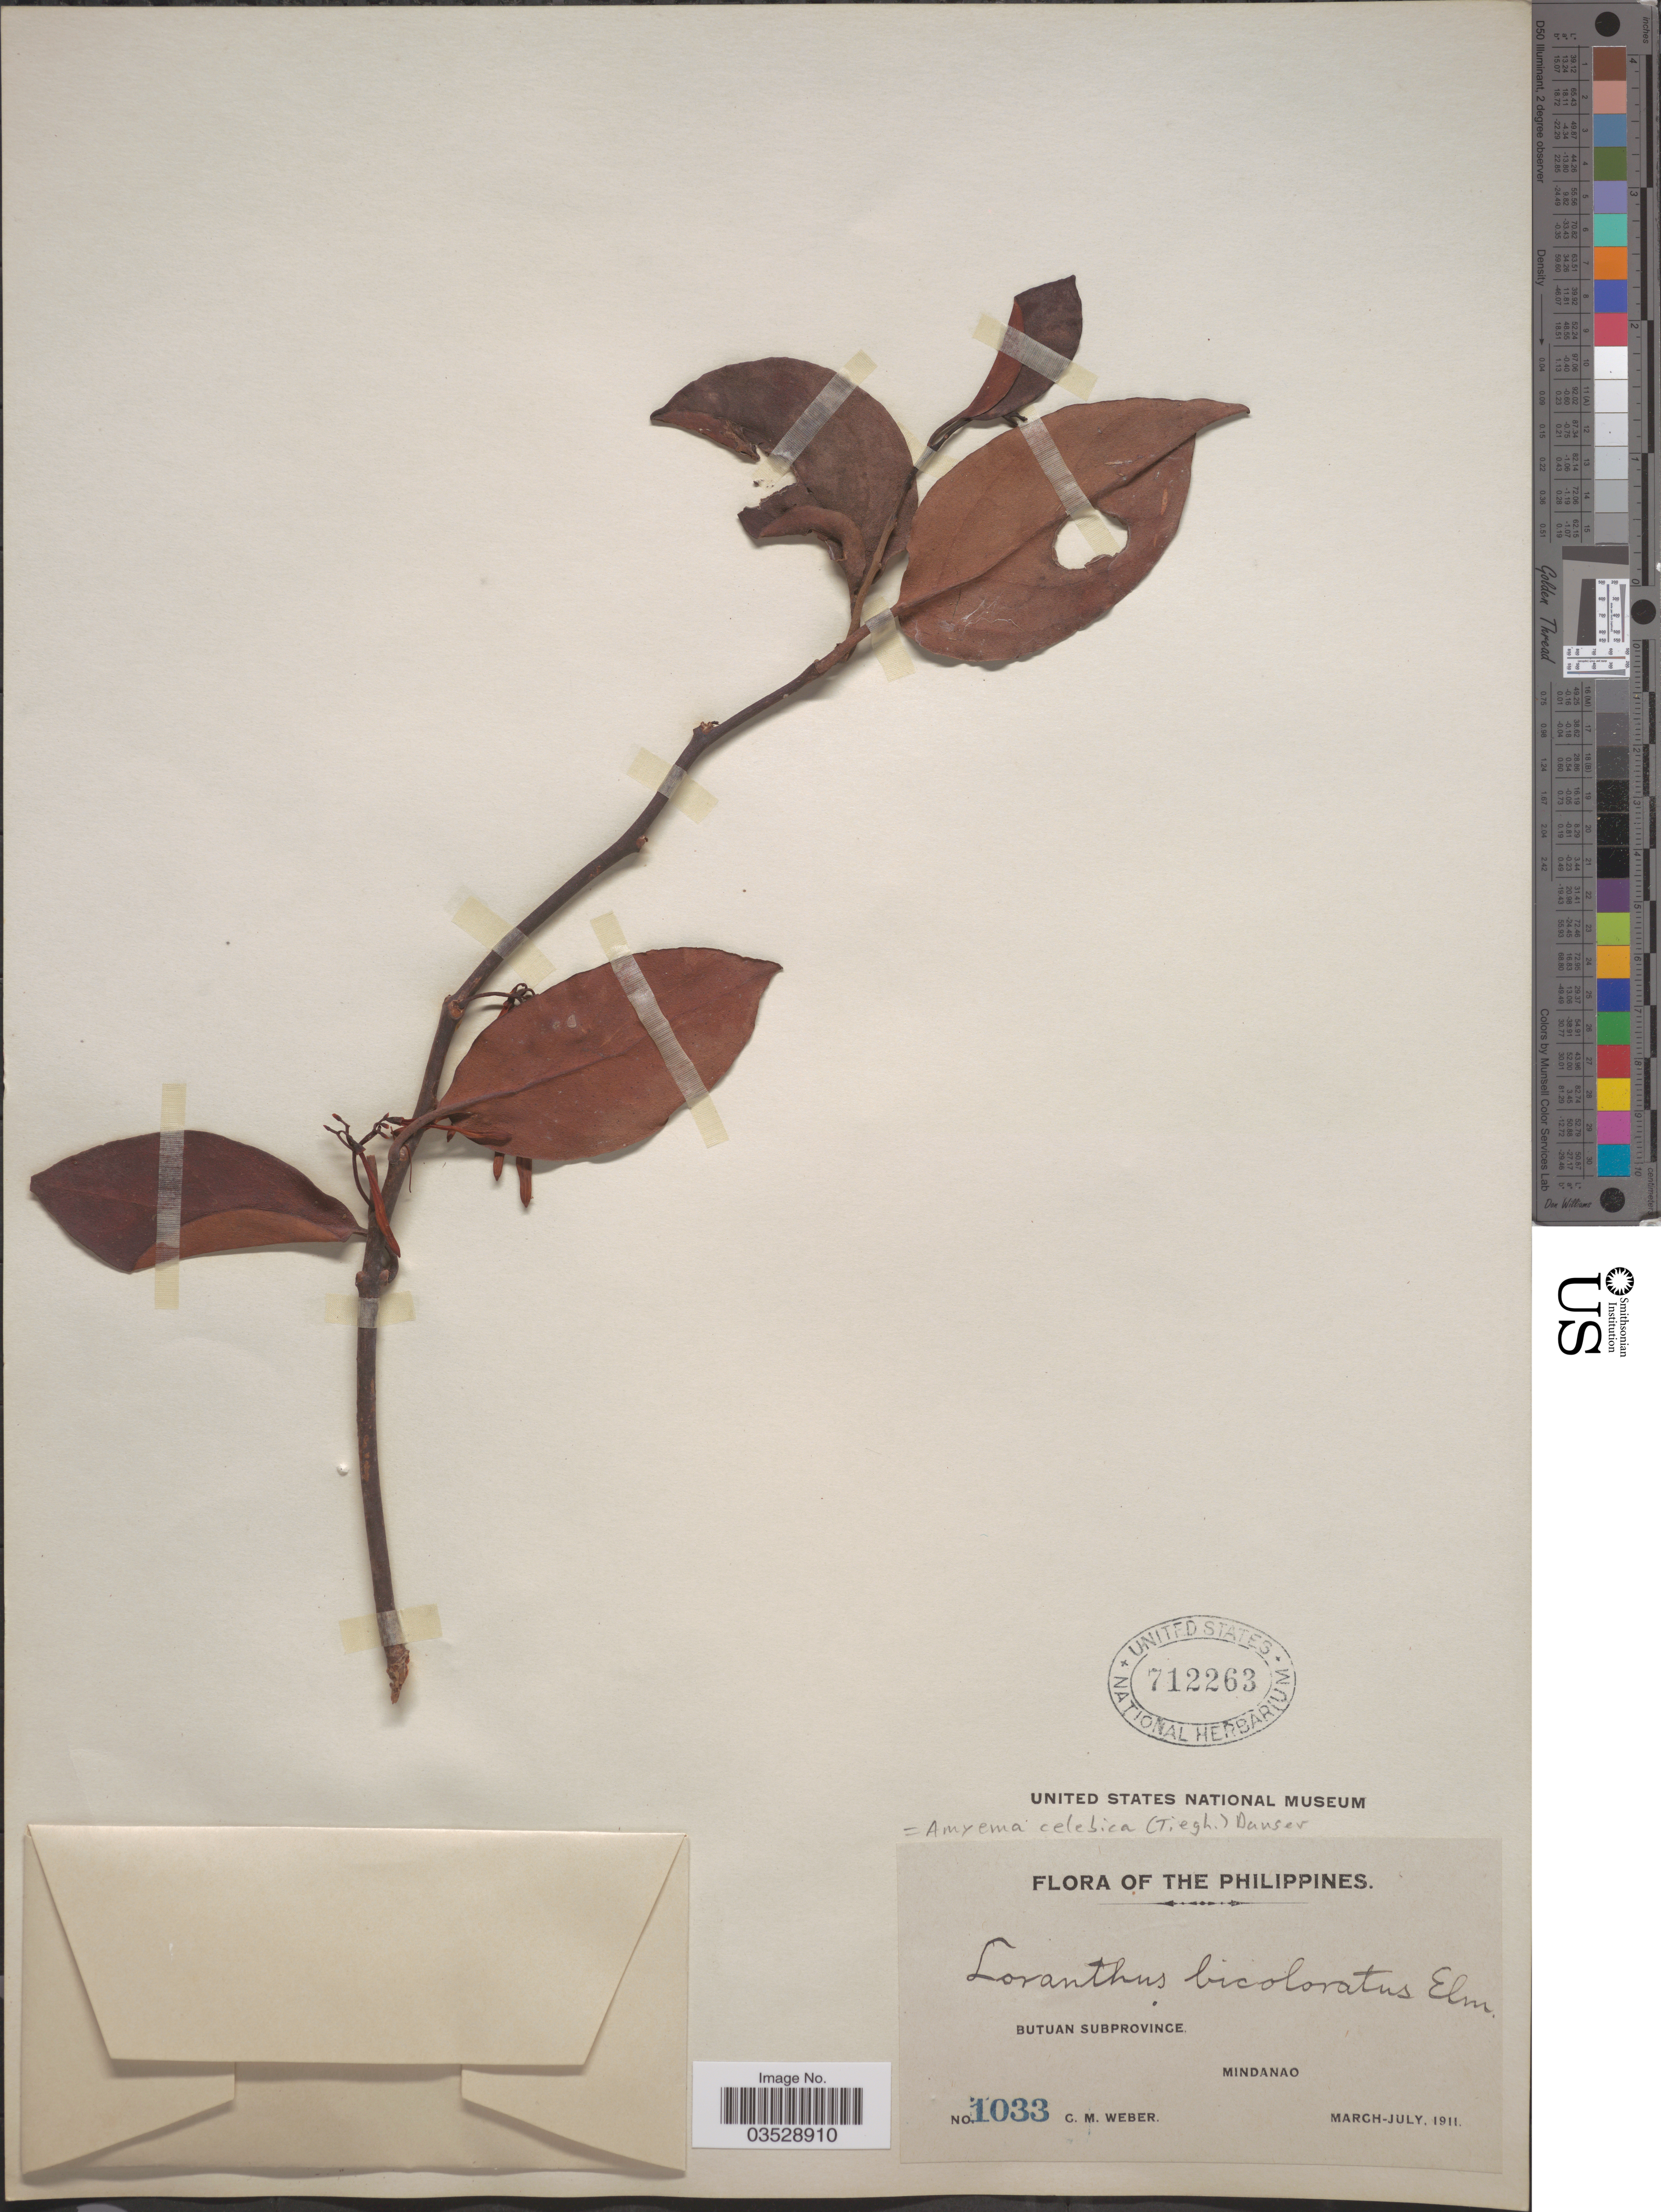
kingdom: Plantae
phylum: Tracheophyta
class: Magnoliopsida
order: Santalales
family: Loranthaceae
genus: Amyema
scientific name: Amyema celebica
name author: (Tiegh.) Danser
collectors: C. M. Weber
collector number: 1033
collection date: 1911-03/1911-07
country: Philippines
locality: Butuan Subprovince. Mindanao.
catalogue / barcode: US 712263